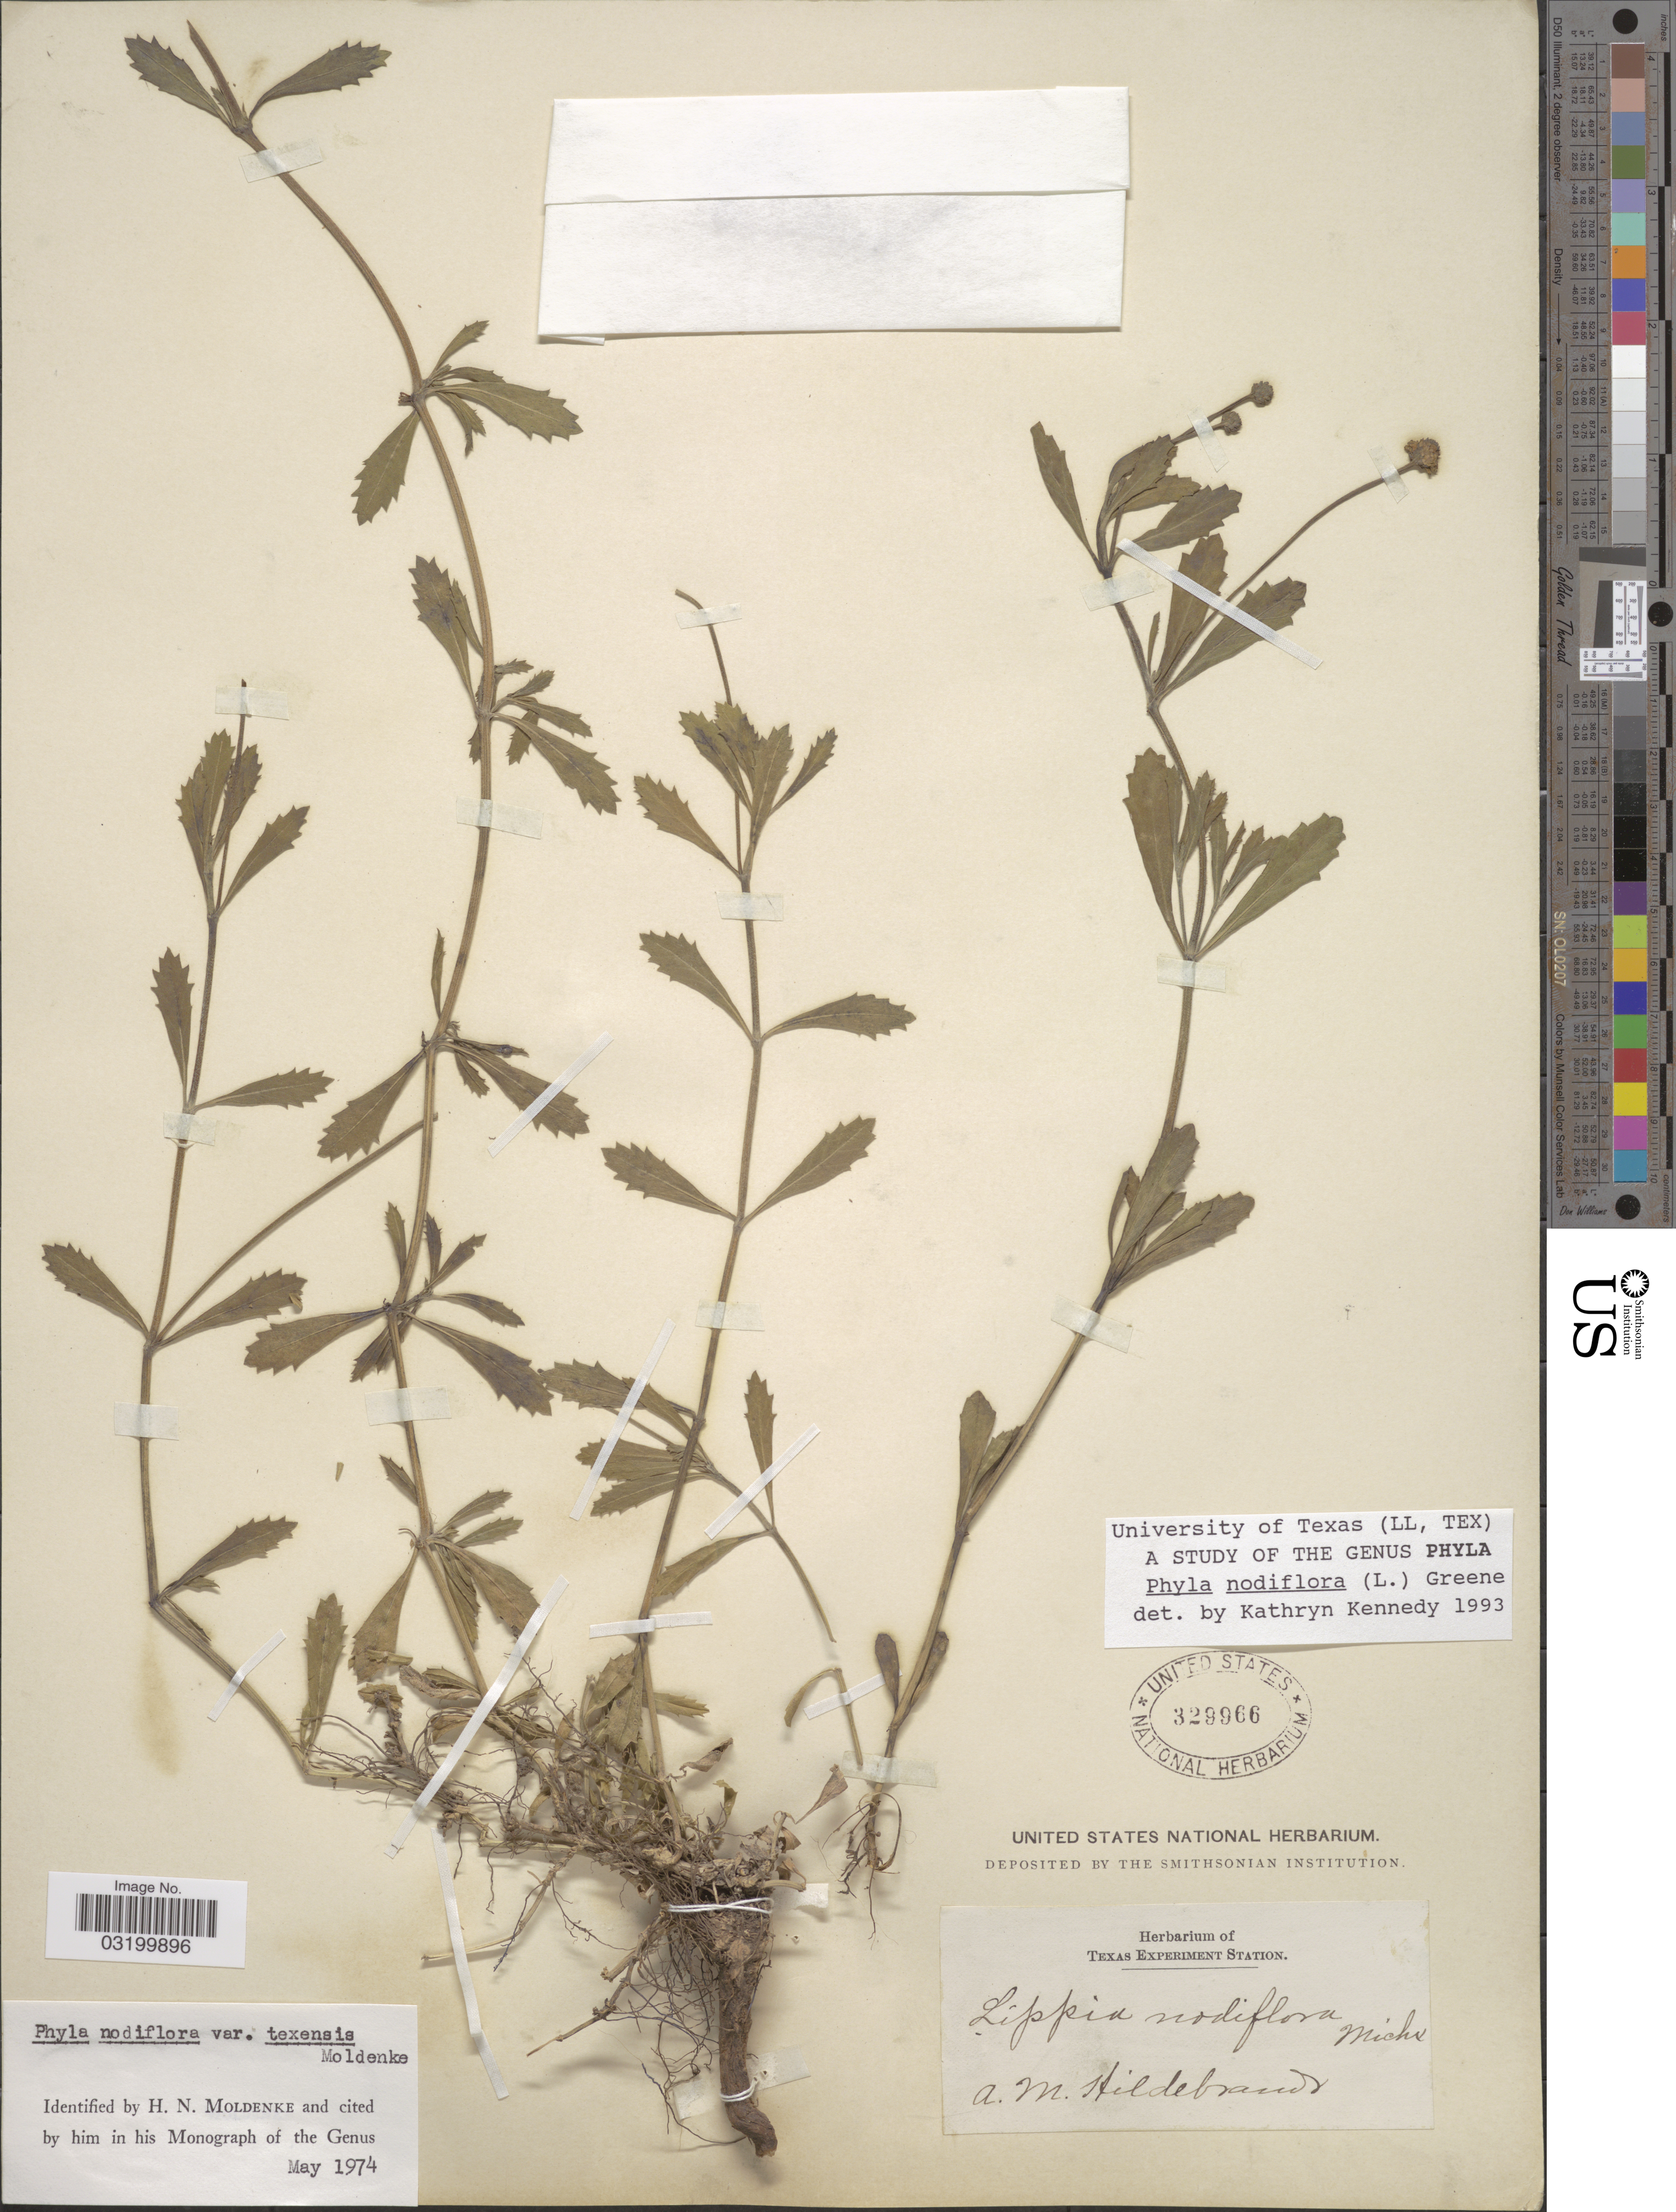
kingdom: Plantae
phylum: Tracheophyta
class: Magnoliopsida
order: Lamiales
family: Verbenaceae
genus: Phyla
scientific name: Phyla nodiflora var. nodiflora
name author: (L.) Greene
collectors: A. Hildebrandt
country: United States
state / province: Texas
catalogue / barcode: US 329966